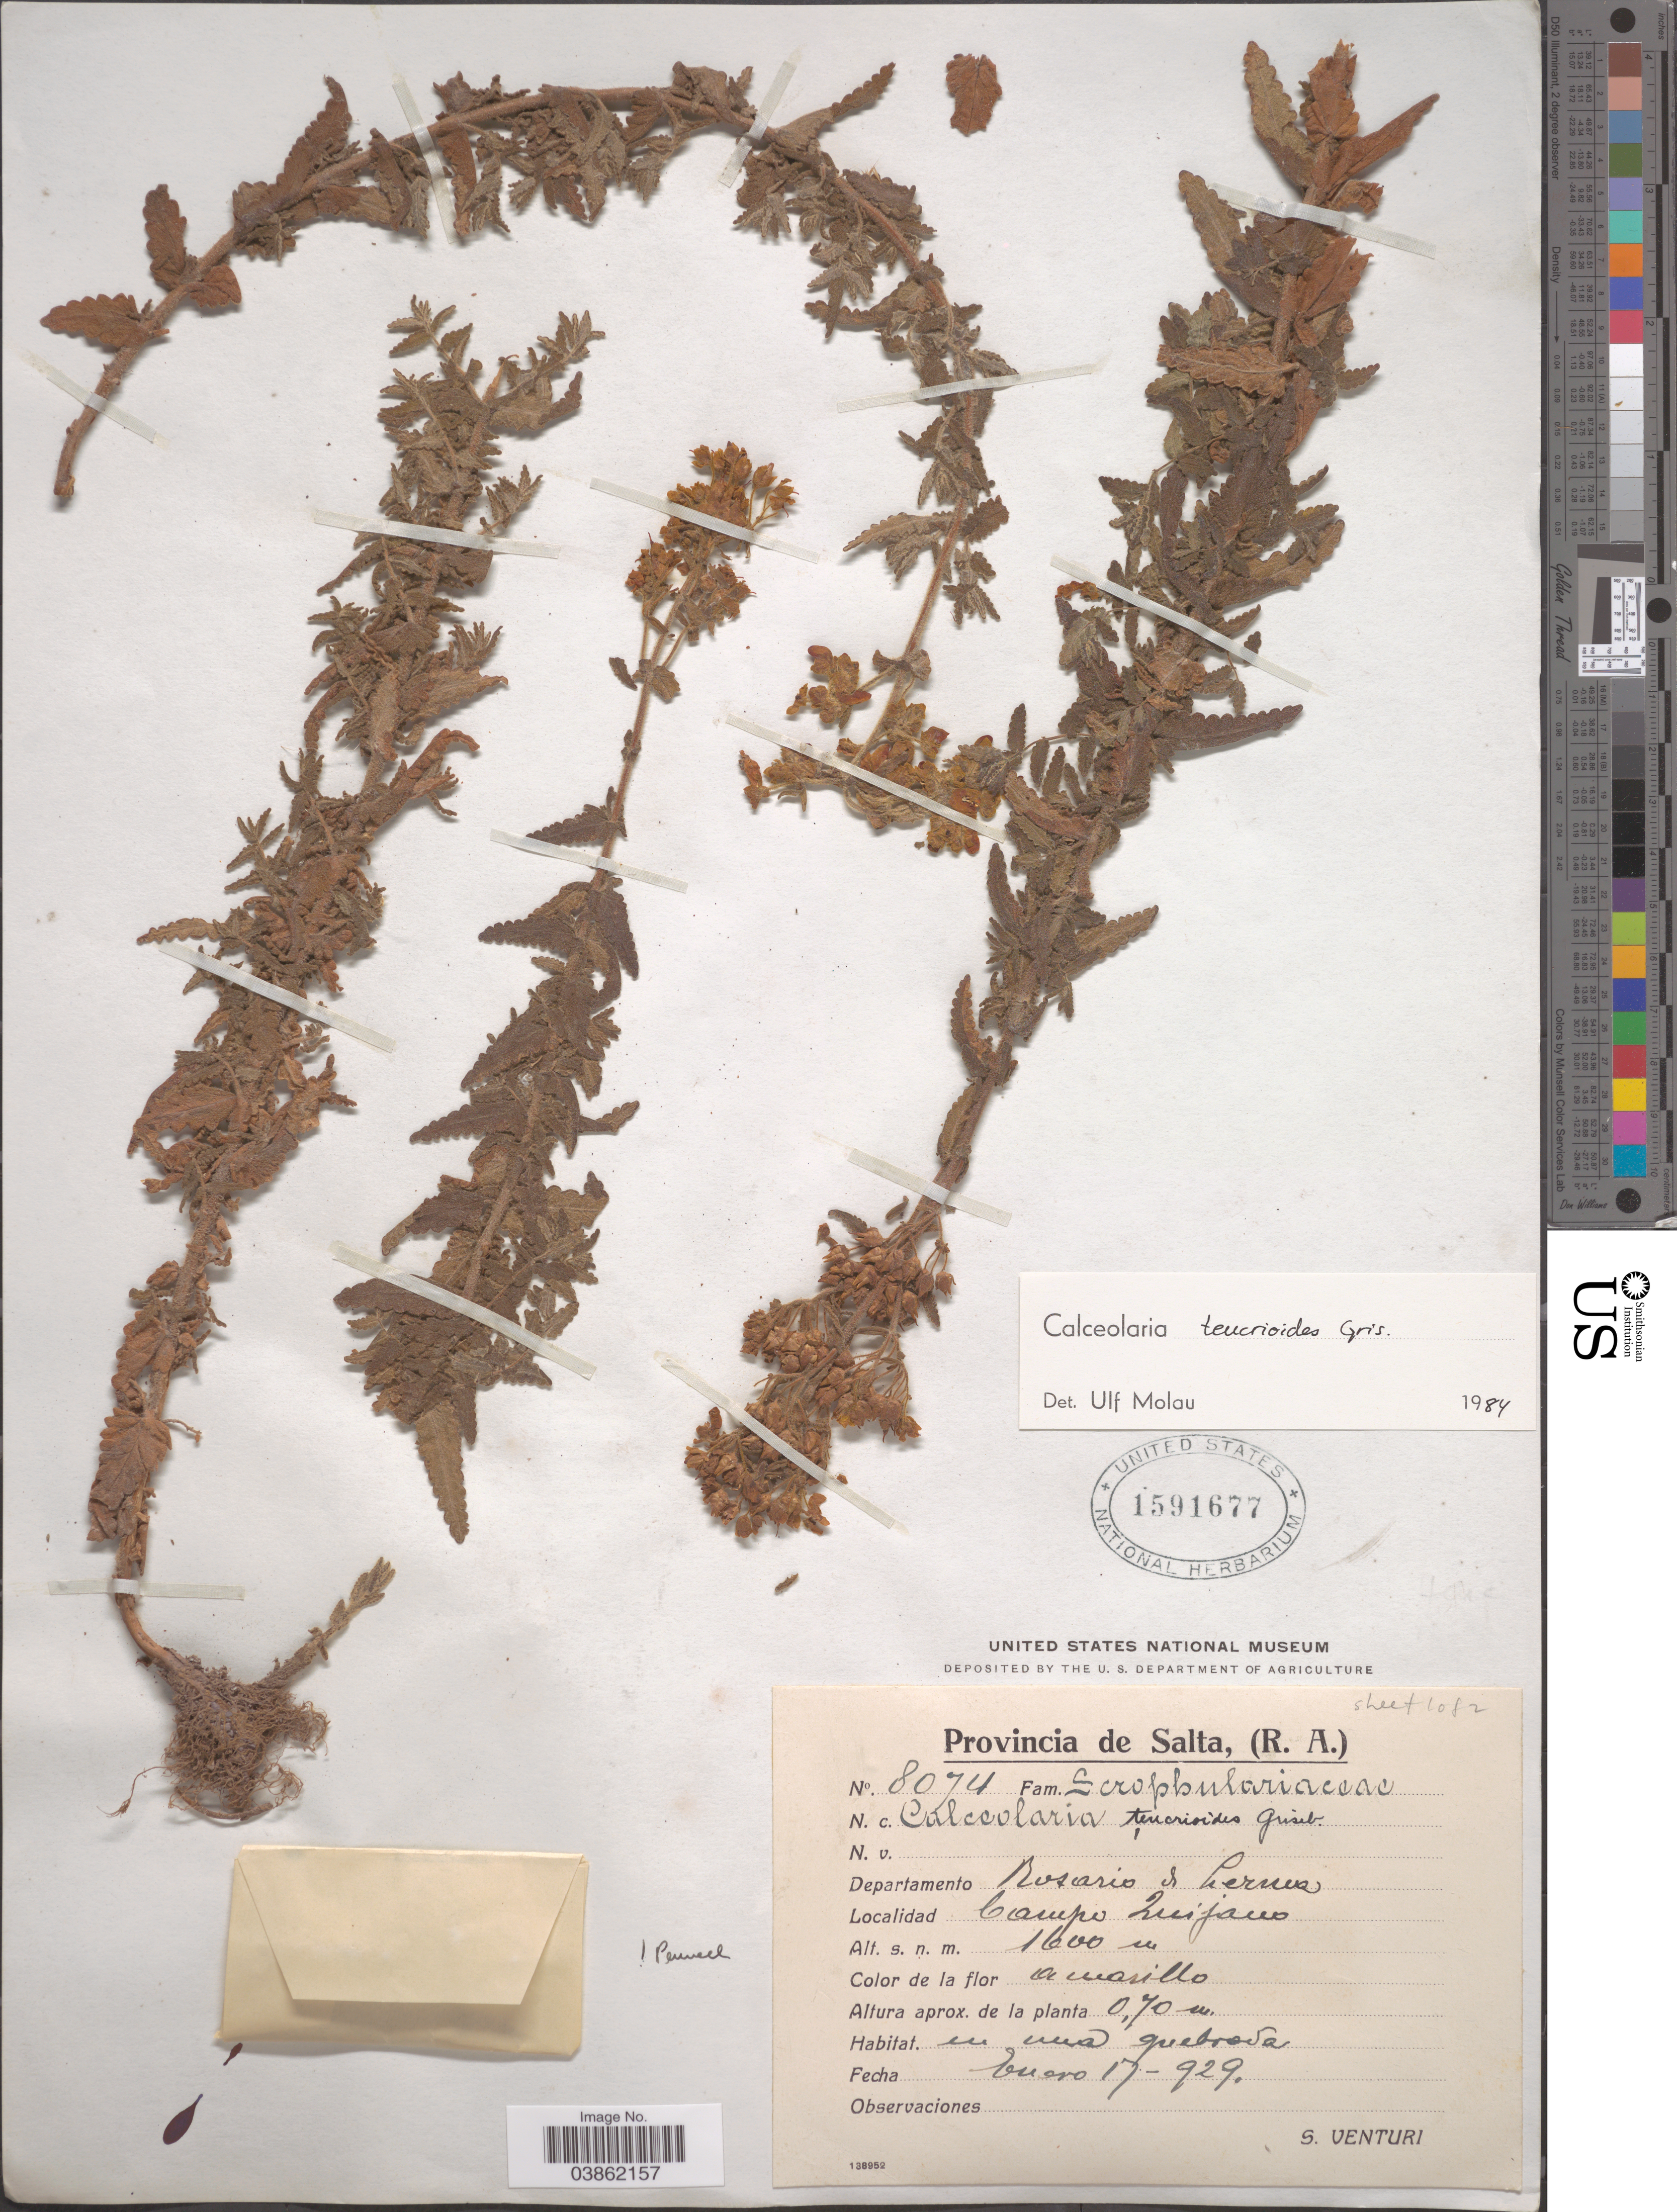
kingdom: Plantae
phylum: Tracheophyta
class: Magnoliopsida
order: Lamiales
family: Calceolariaceae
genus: Calceolaria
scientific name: Calceolaria teucrioides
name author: Griseb.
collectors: S. Venturi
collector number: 8074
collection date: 1929-01-17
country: Argentina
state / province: Salta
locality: Departamento Rosario de Lerma. Campo Quijano.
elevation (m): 1600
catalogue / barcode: US 1591677